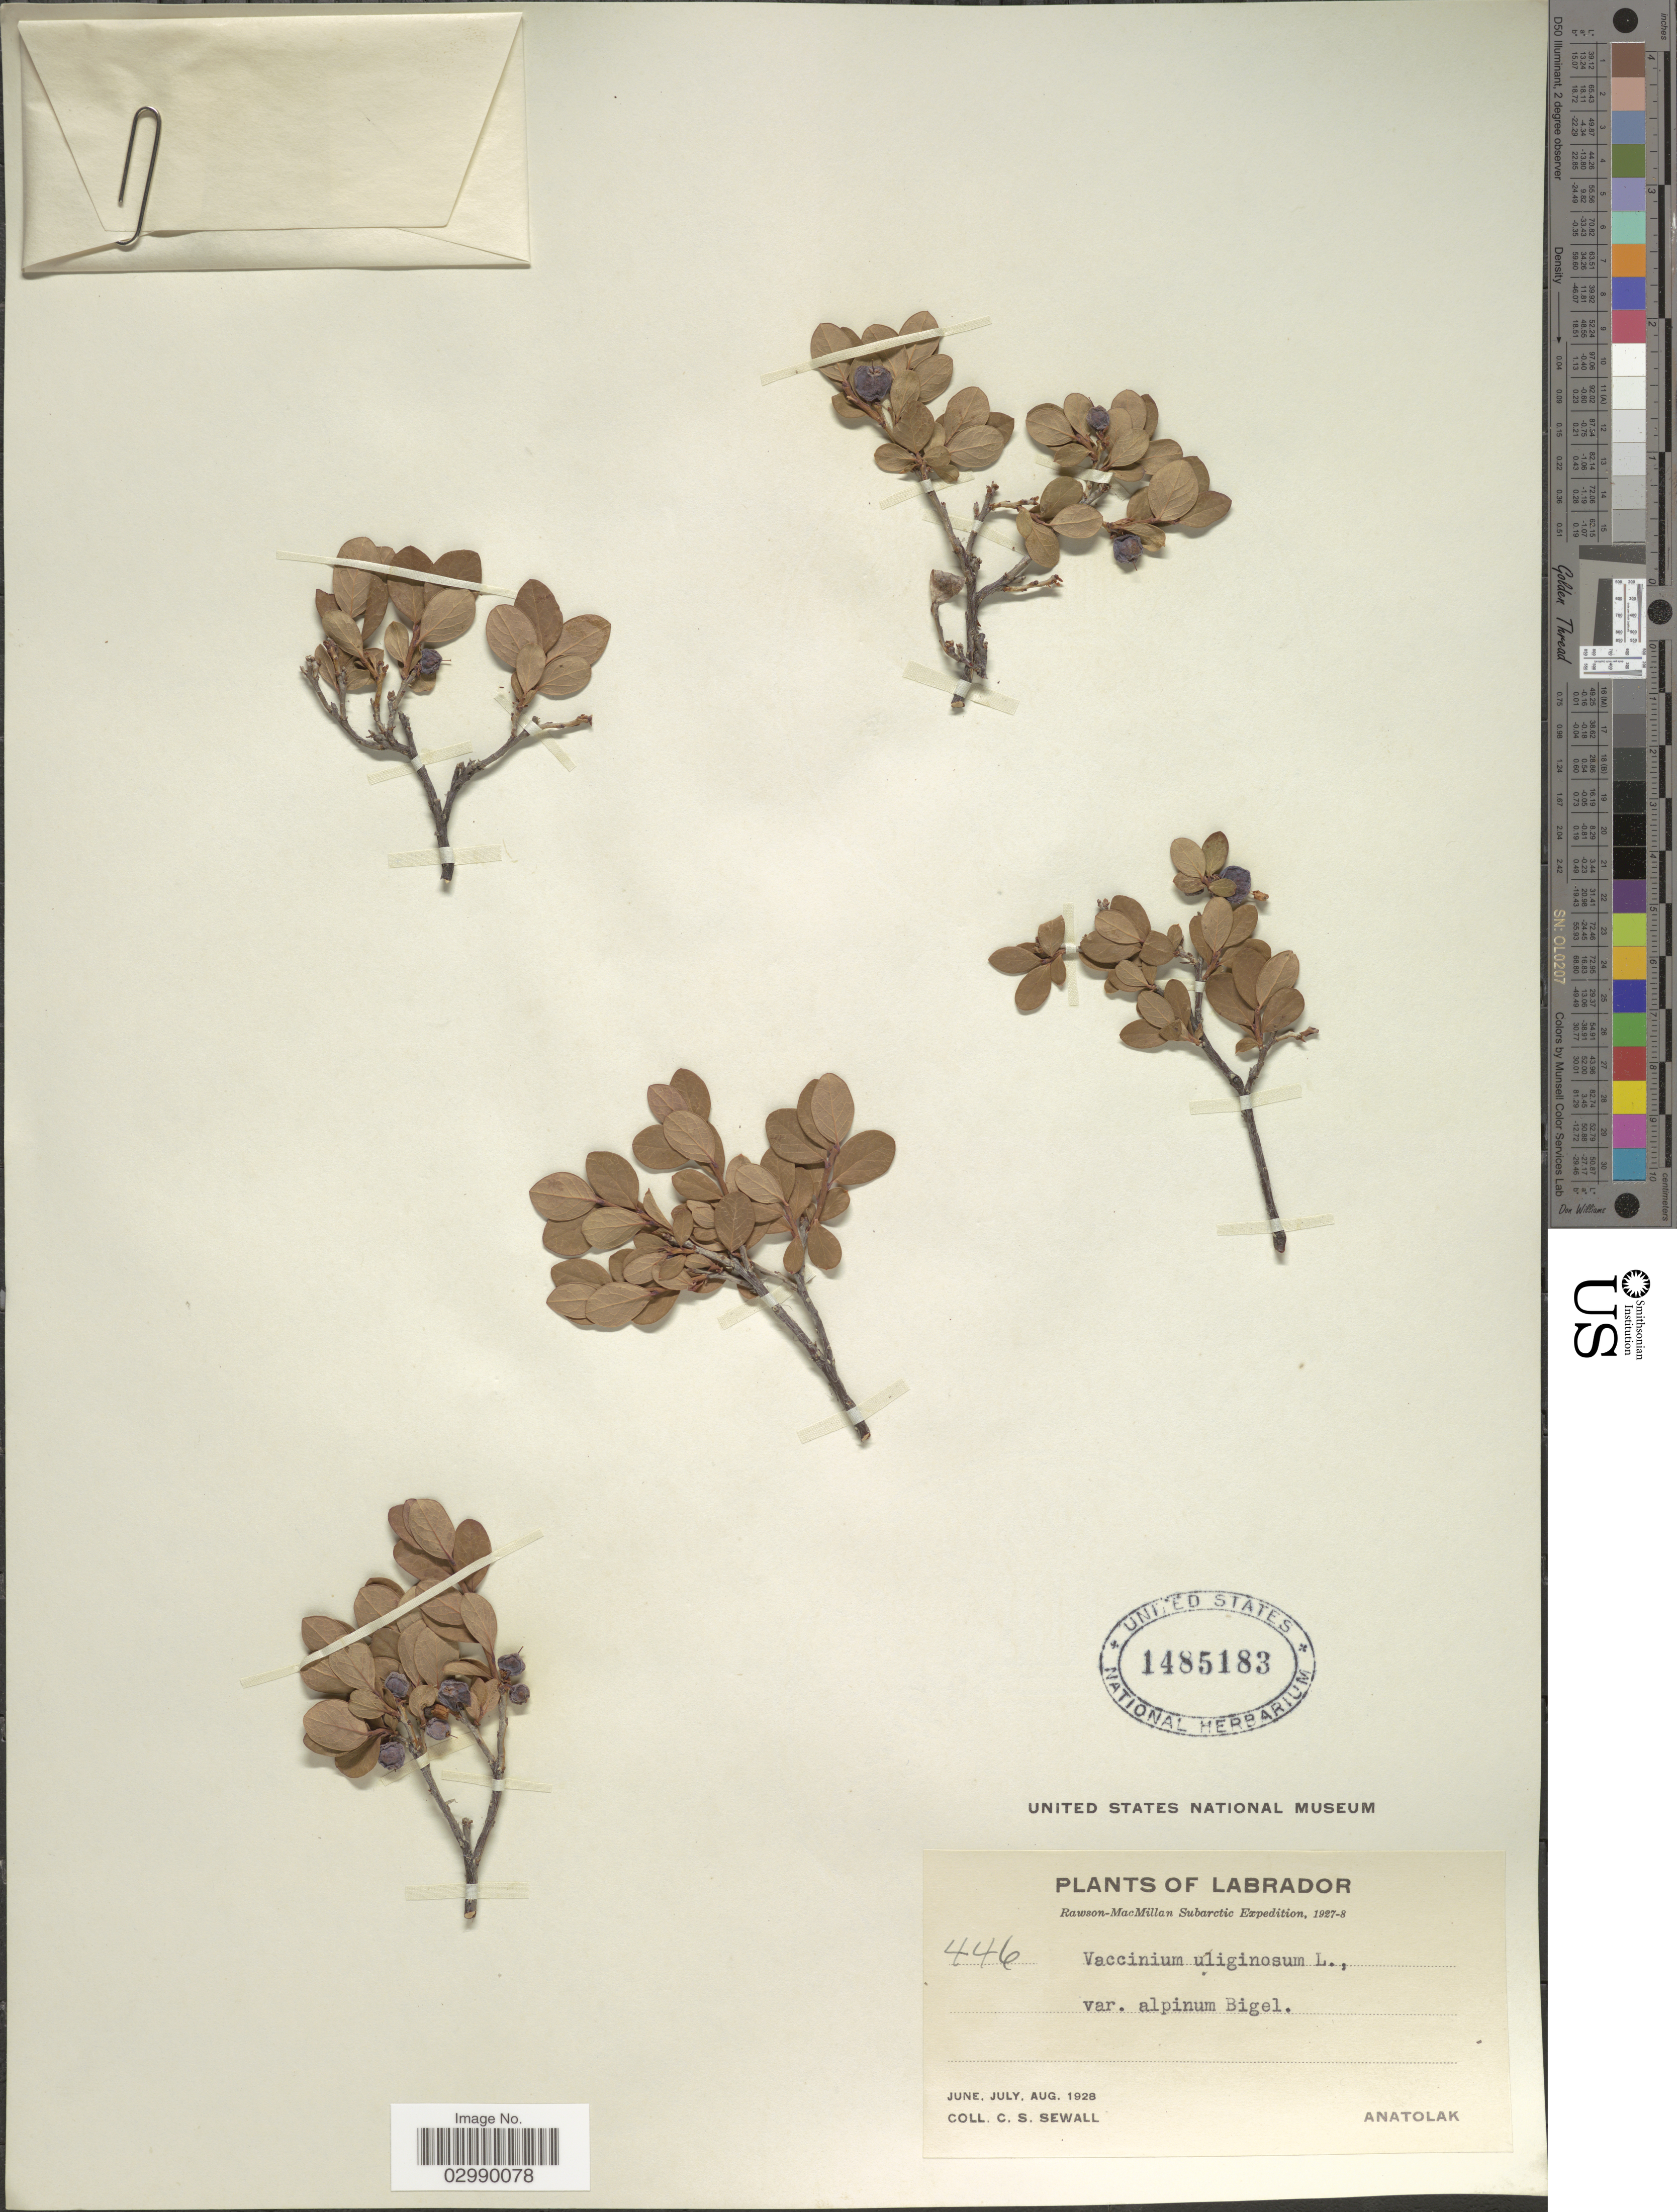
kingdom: Plantae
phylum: Tracheophyta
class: Magnoliopsida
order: Ericales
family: Ericaceae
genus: Vaccinium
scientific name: Vaccinium uliginosum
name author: L.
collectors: C. Sewall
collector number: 446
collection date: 1928-06/1928-08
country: Canada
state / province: Newfoundland and Labrador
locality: Labrador, Anatolak.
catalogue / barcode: US 1485183